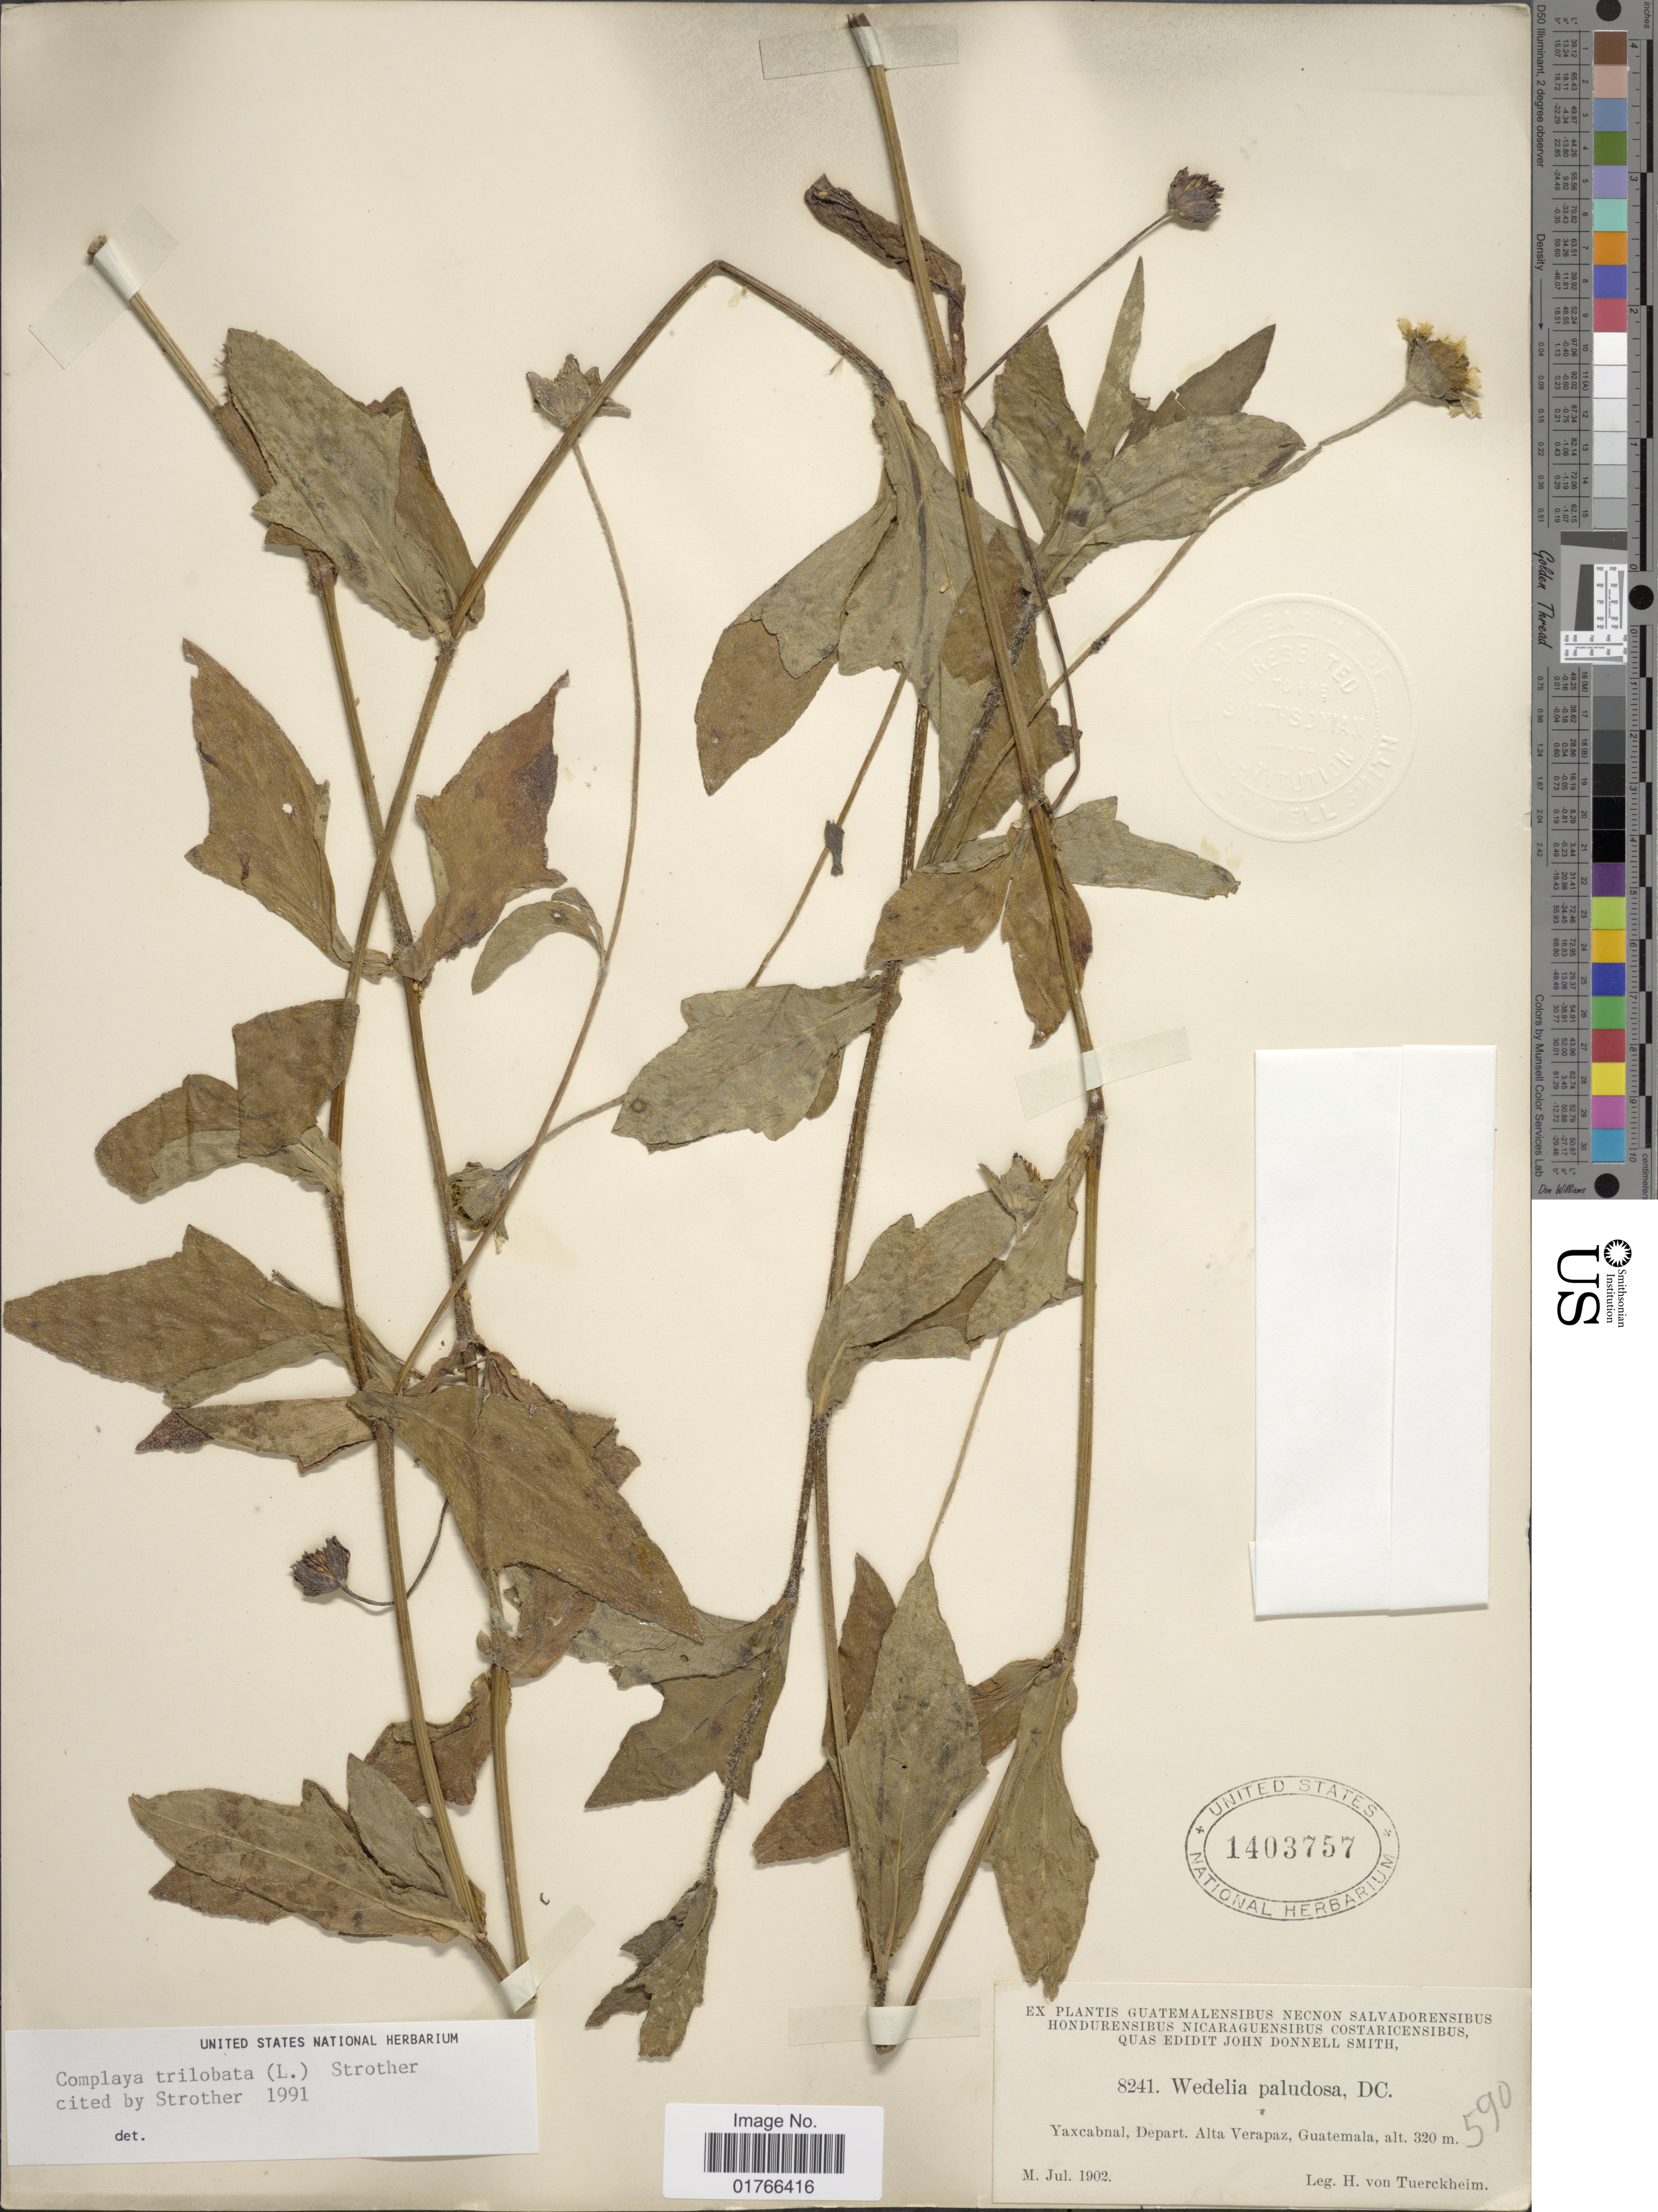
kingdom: Plantae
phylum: Tracheophyta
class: Magnoliopsida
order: Asterales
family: Asteraceae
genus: Sphagneticola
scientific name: Sphagneticola trilobata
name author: (L.) Pruski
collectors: H. von Türckheim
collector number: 8241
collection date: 1902-07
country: Guatemala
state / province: Alta Verapaz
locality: Yaxcabnal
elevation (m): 320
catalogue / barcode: US 1403757